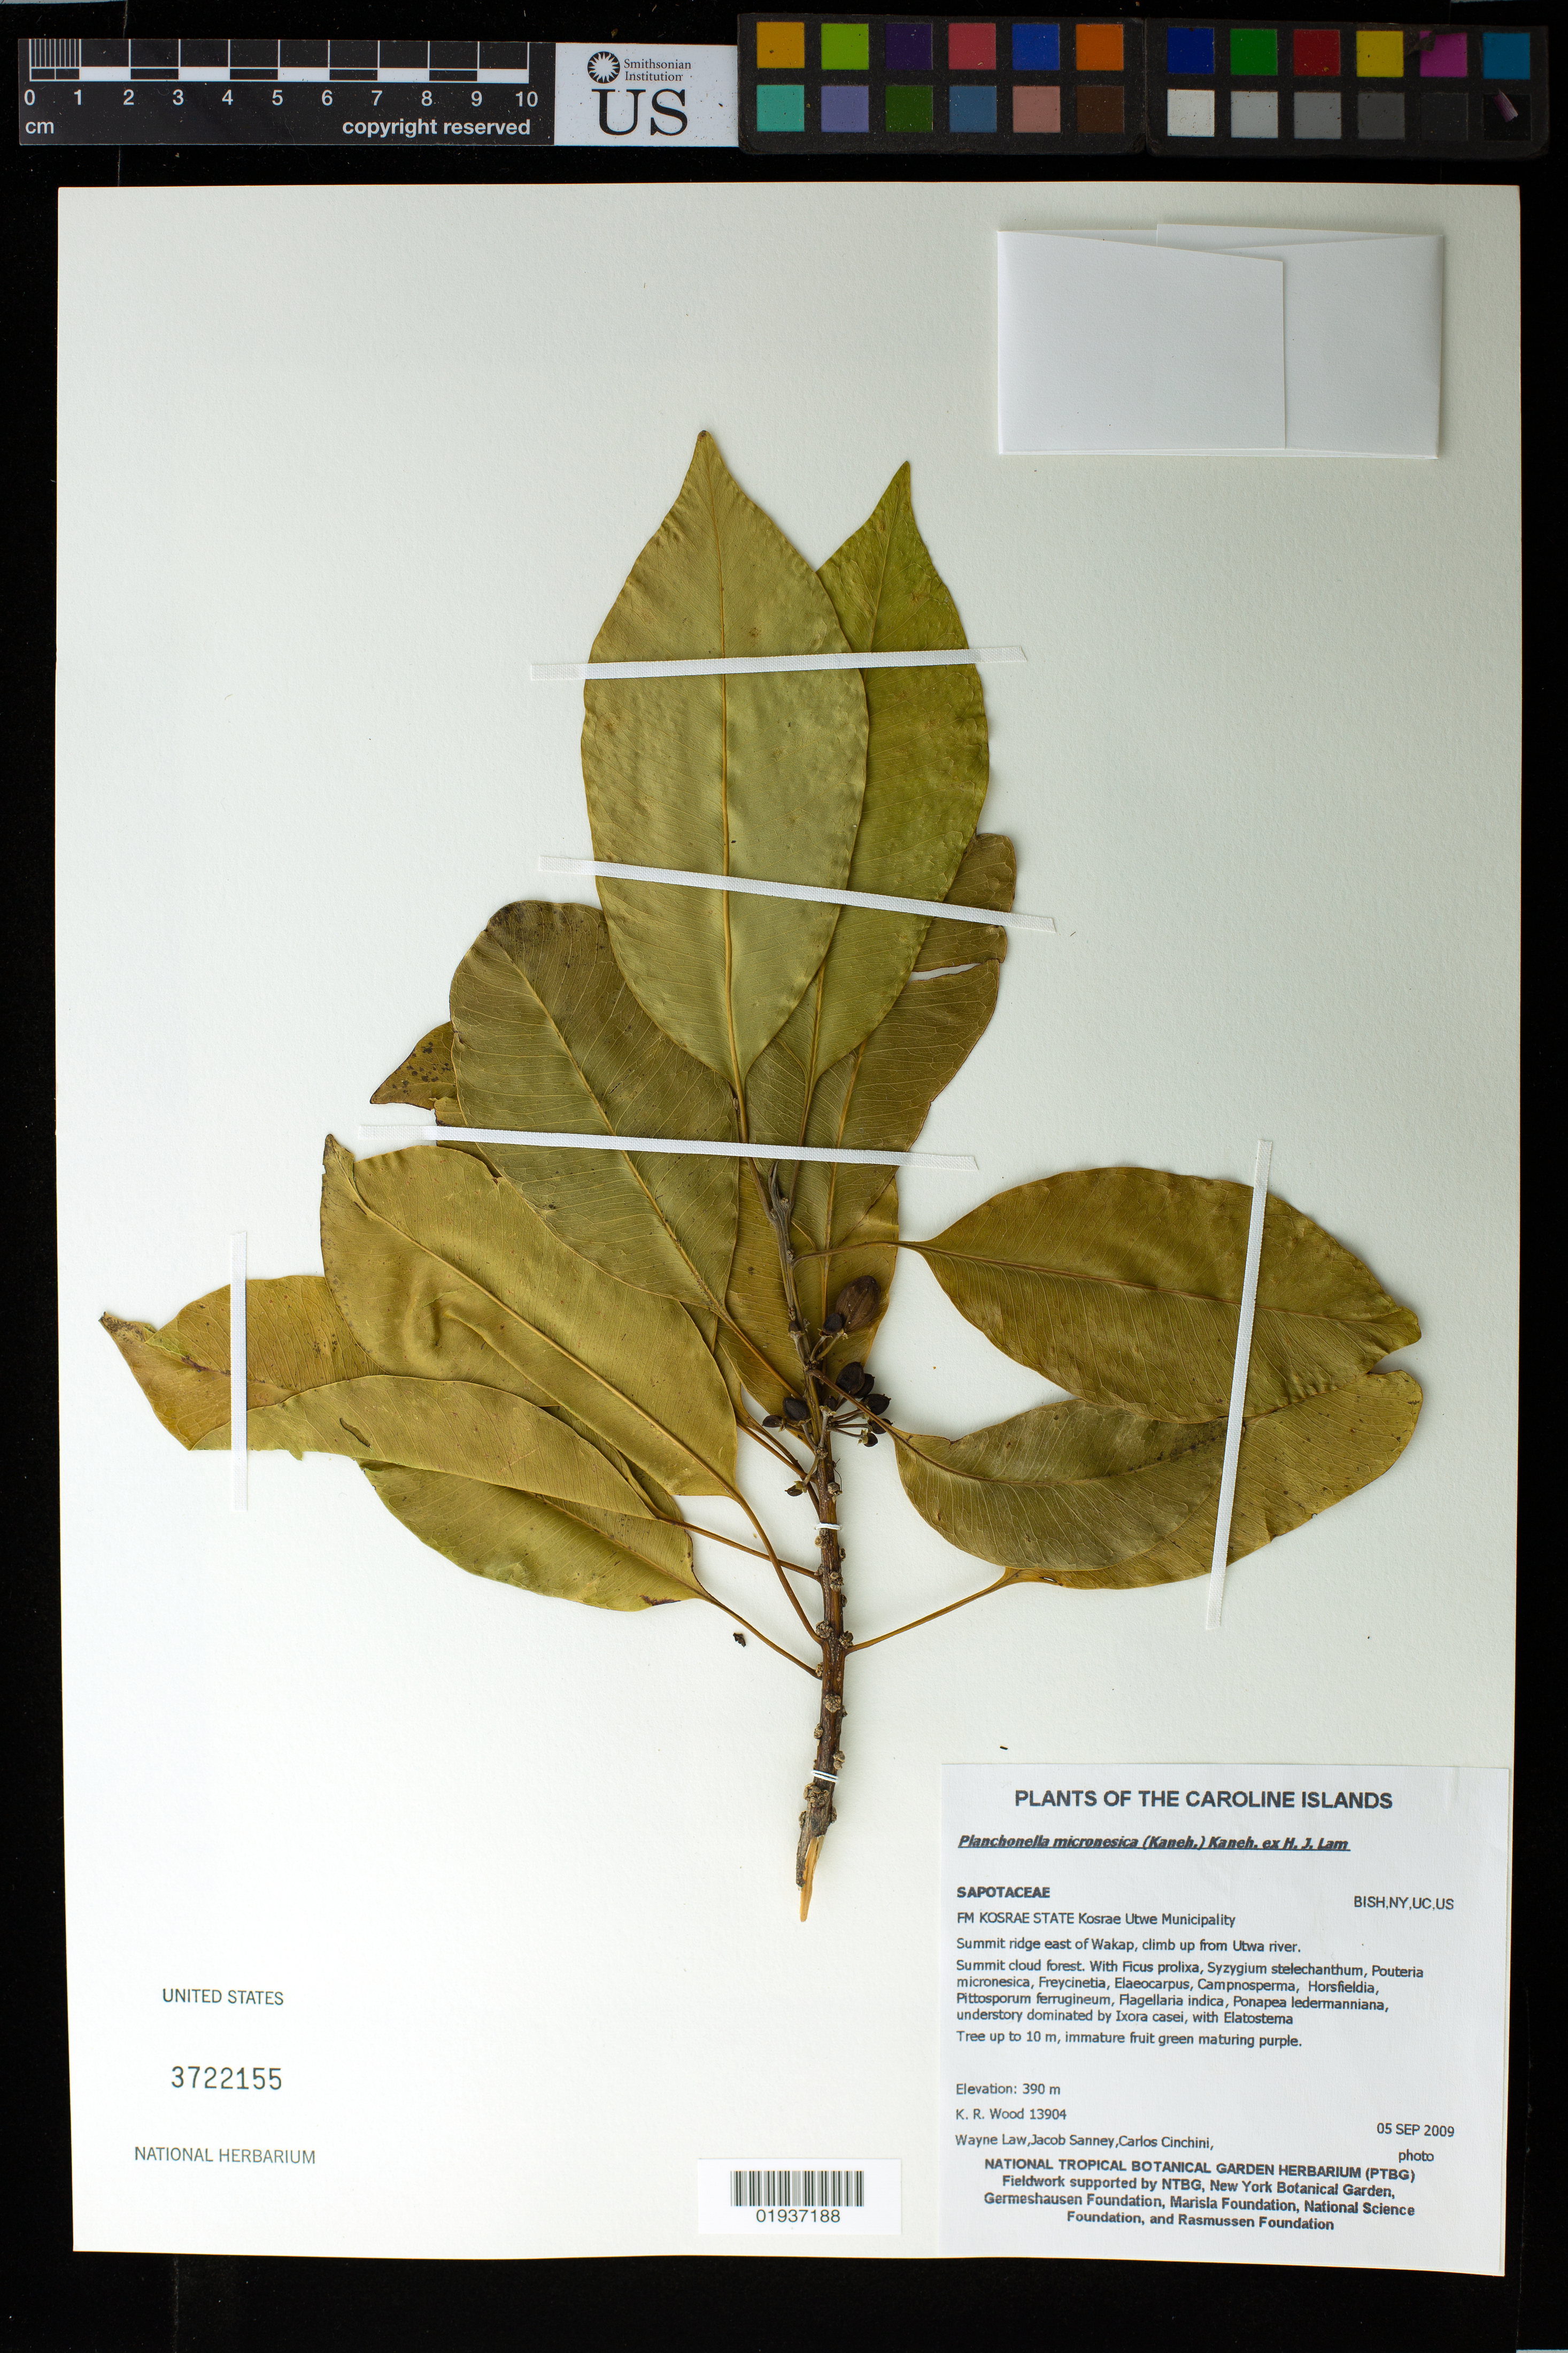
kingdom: Plantae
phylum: Tracheophyta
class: Magnoliopsida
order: Ericales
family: Sapotaceae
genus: Planchonella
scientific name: Planchonella micronesica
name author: (Kaneh.) Kaneh. ex H.J. Lam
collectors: K. R. Wood, W. Law, J. Sanney & C. Cinchini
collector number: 13904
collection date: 2009-09-05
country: Micronesia, Federated States of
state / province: Kosrae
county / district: Utwe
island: Kosrae [Kusaie]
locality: Utwe Municpality. Summit ridge east of Wakap, climb up from Utwa river.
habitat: Summit cloud forest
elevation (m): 390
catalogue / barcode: US 3722155